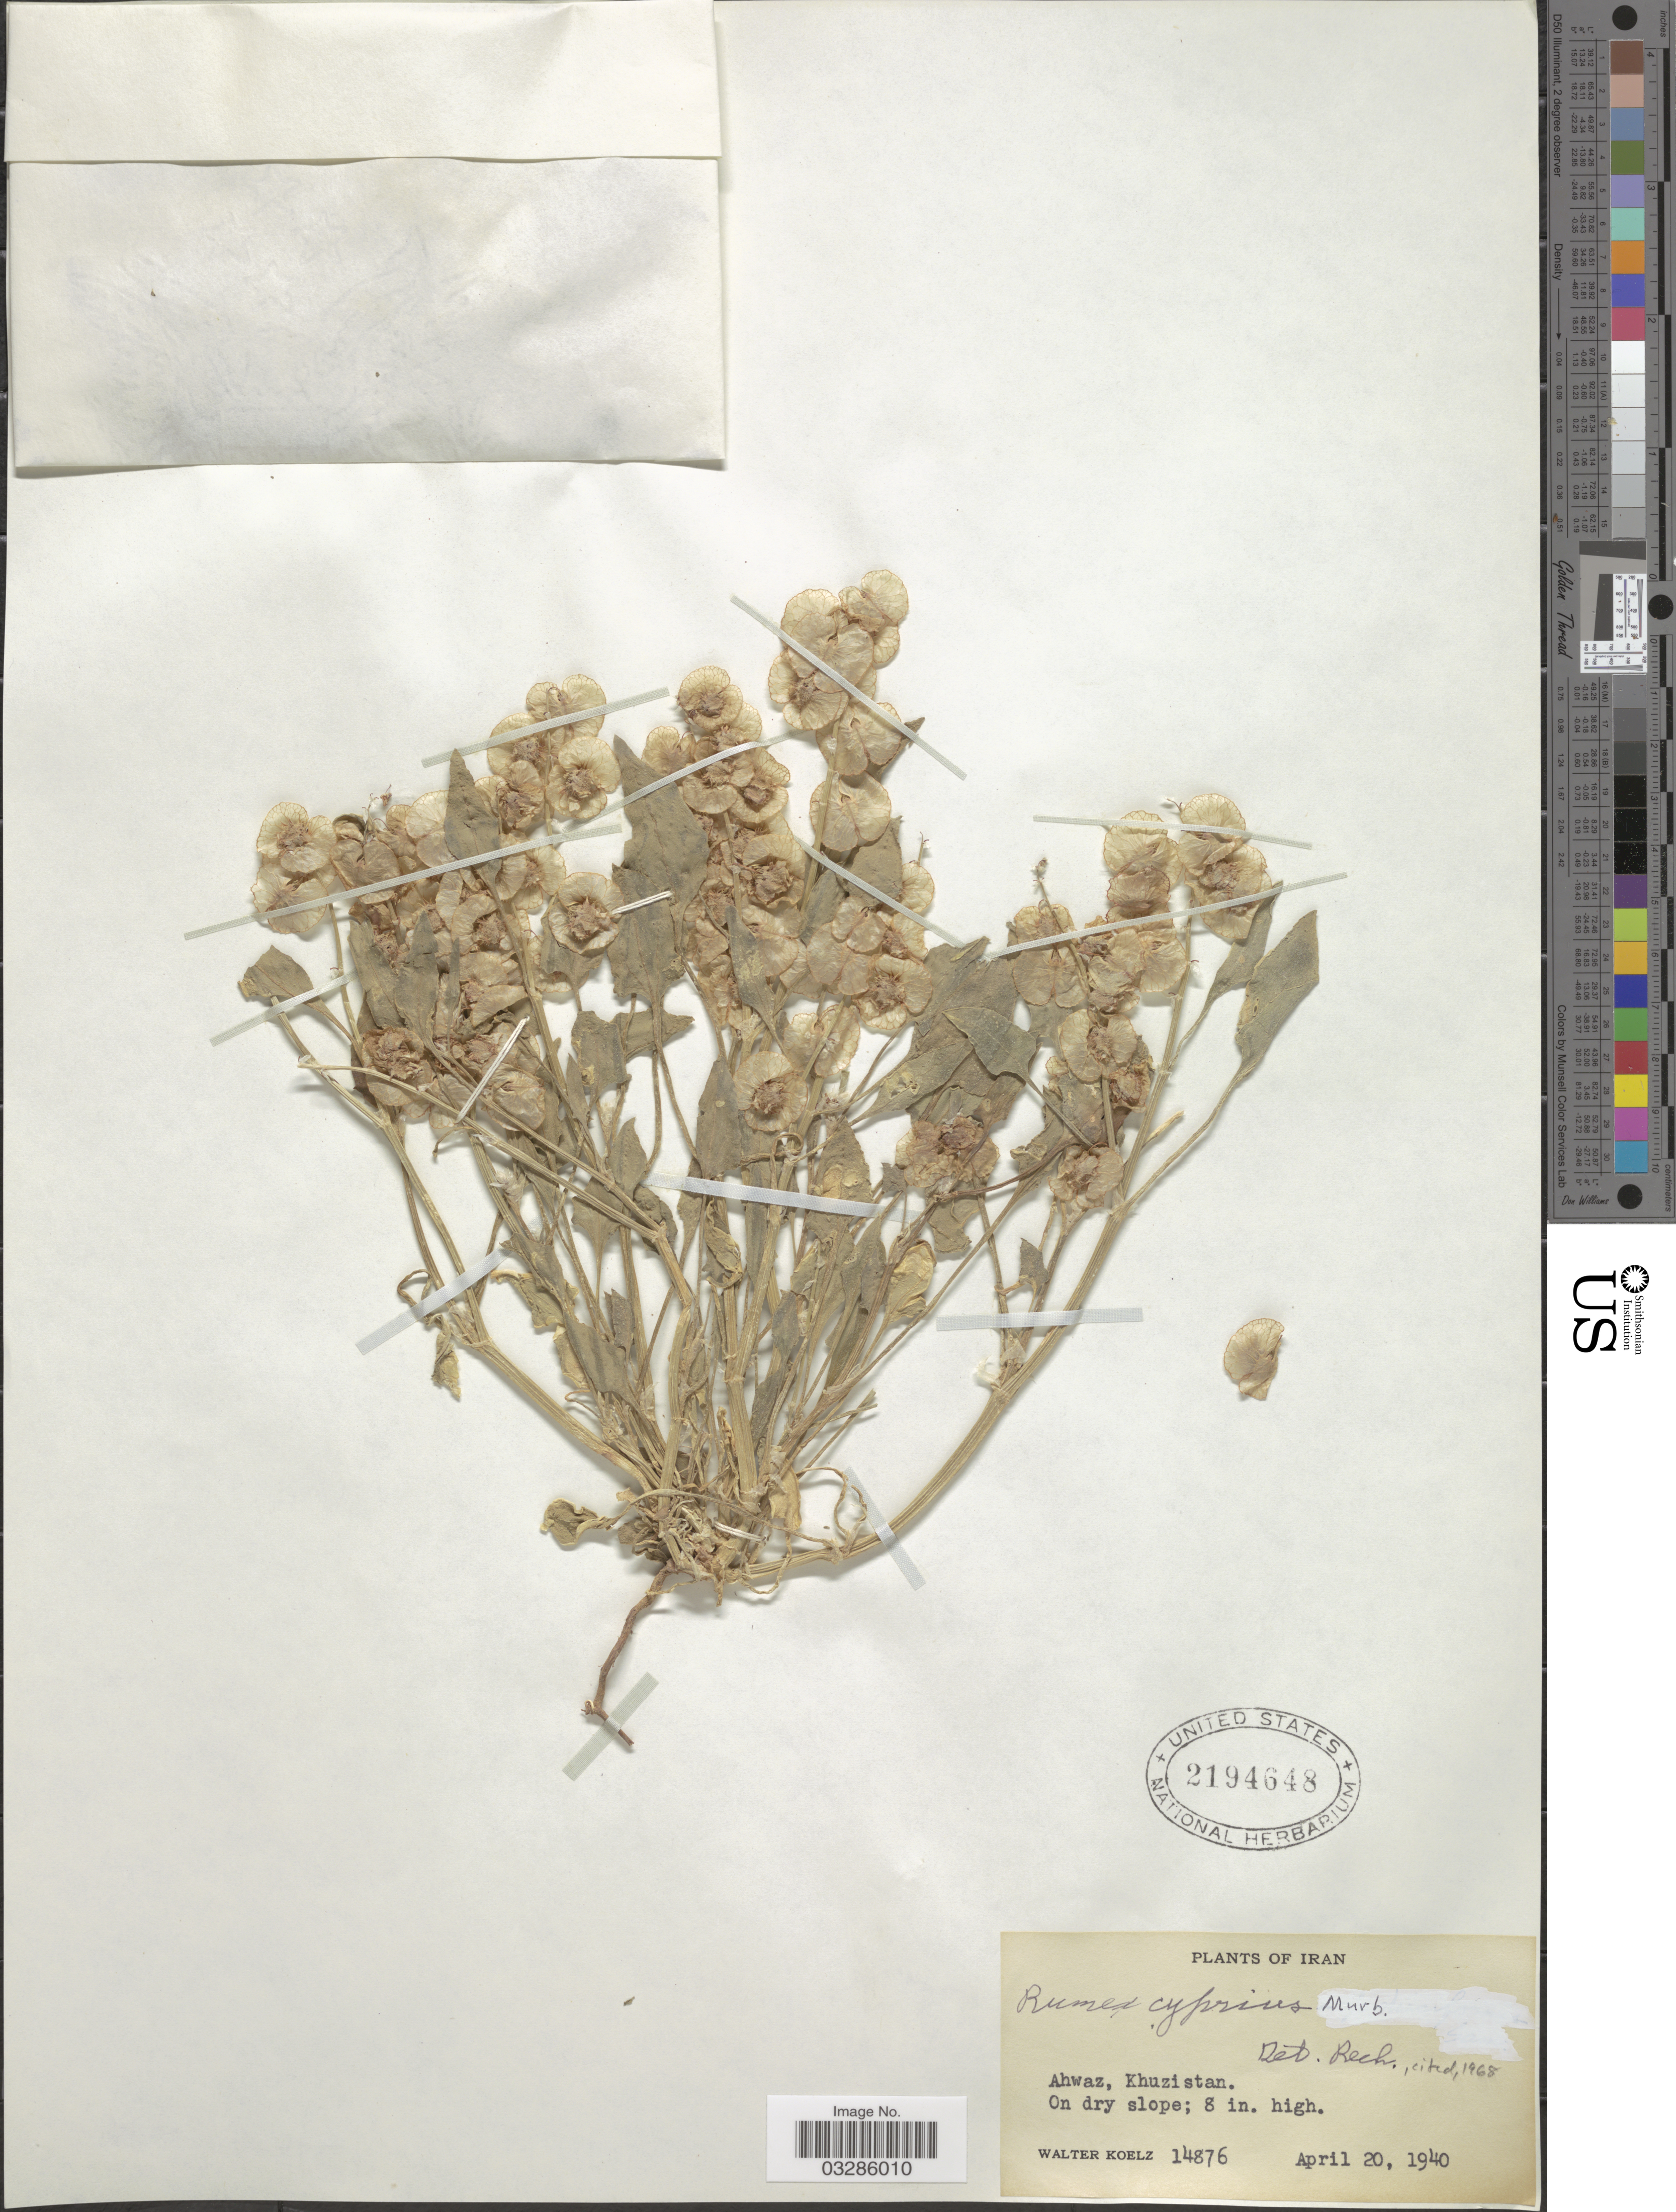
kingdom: Plantae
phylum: Tracheophyta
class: Magnoliopsida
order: Caryophyllales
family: Polygonaceae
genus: Rumex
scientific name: Rumex cyprius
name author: Murb.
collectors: W. N. Koelz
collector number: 14876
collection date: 1940-04-20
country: Iran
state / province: Khuzestan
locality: Ahwaz, Khuzistan.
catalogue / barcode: US 2194648